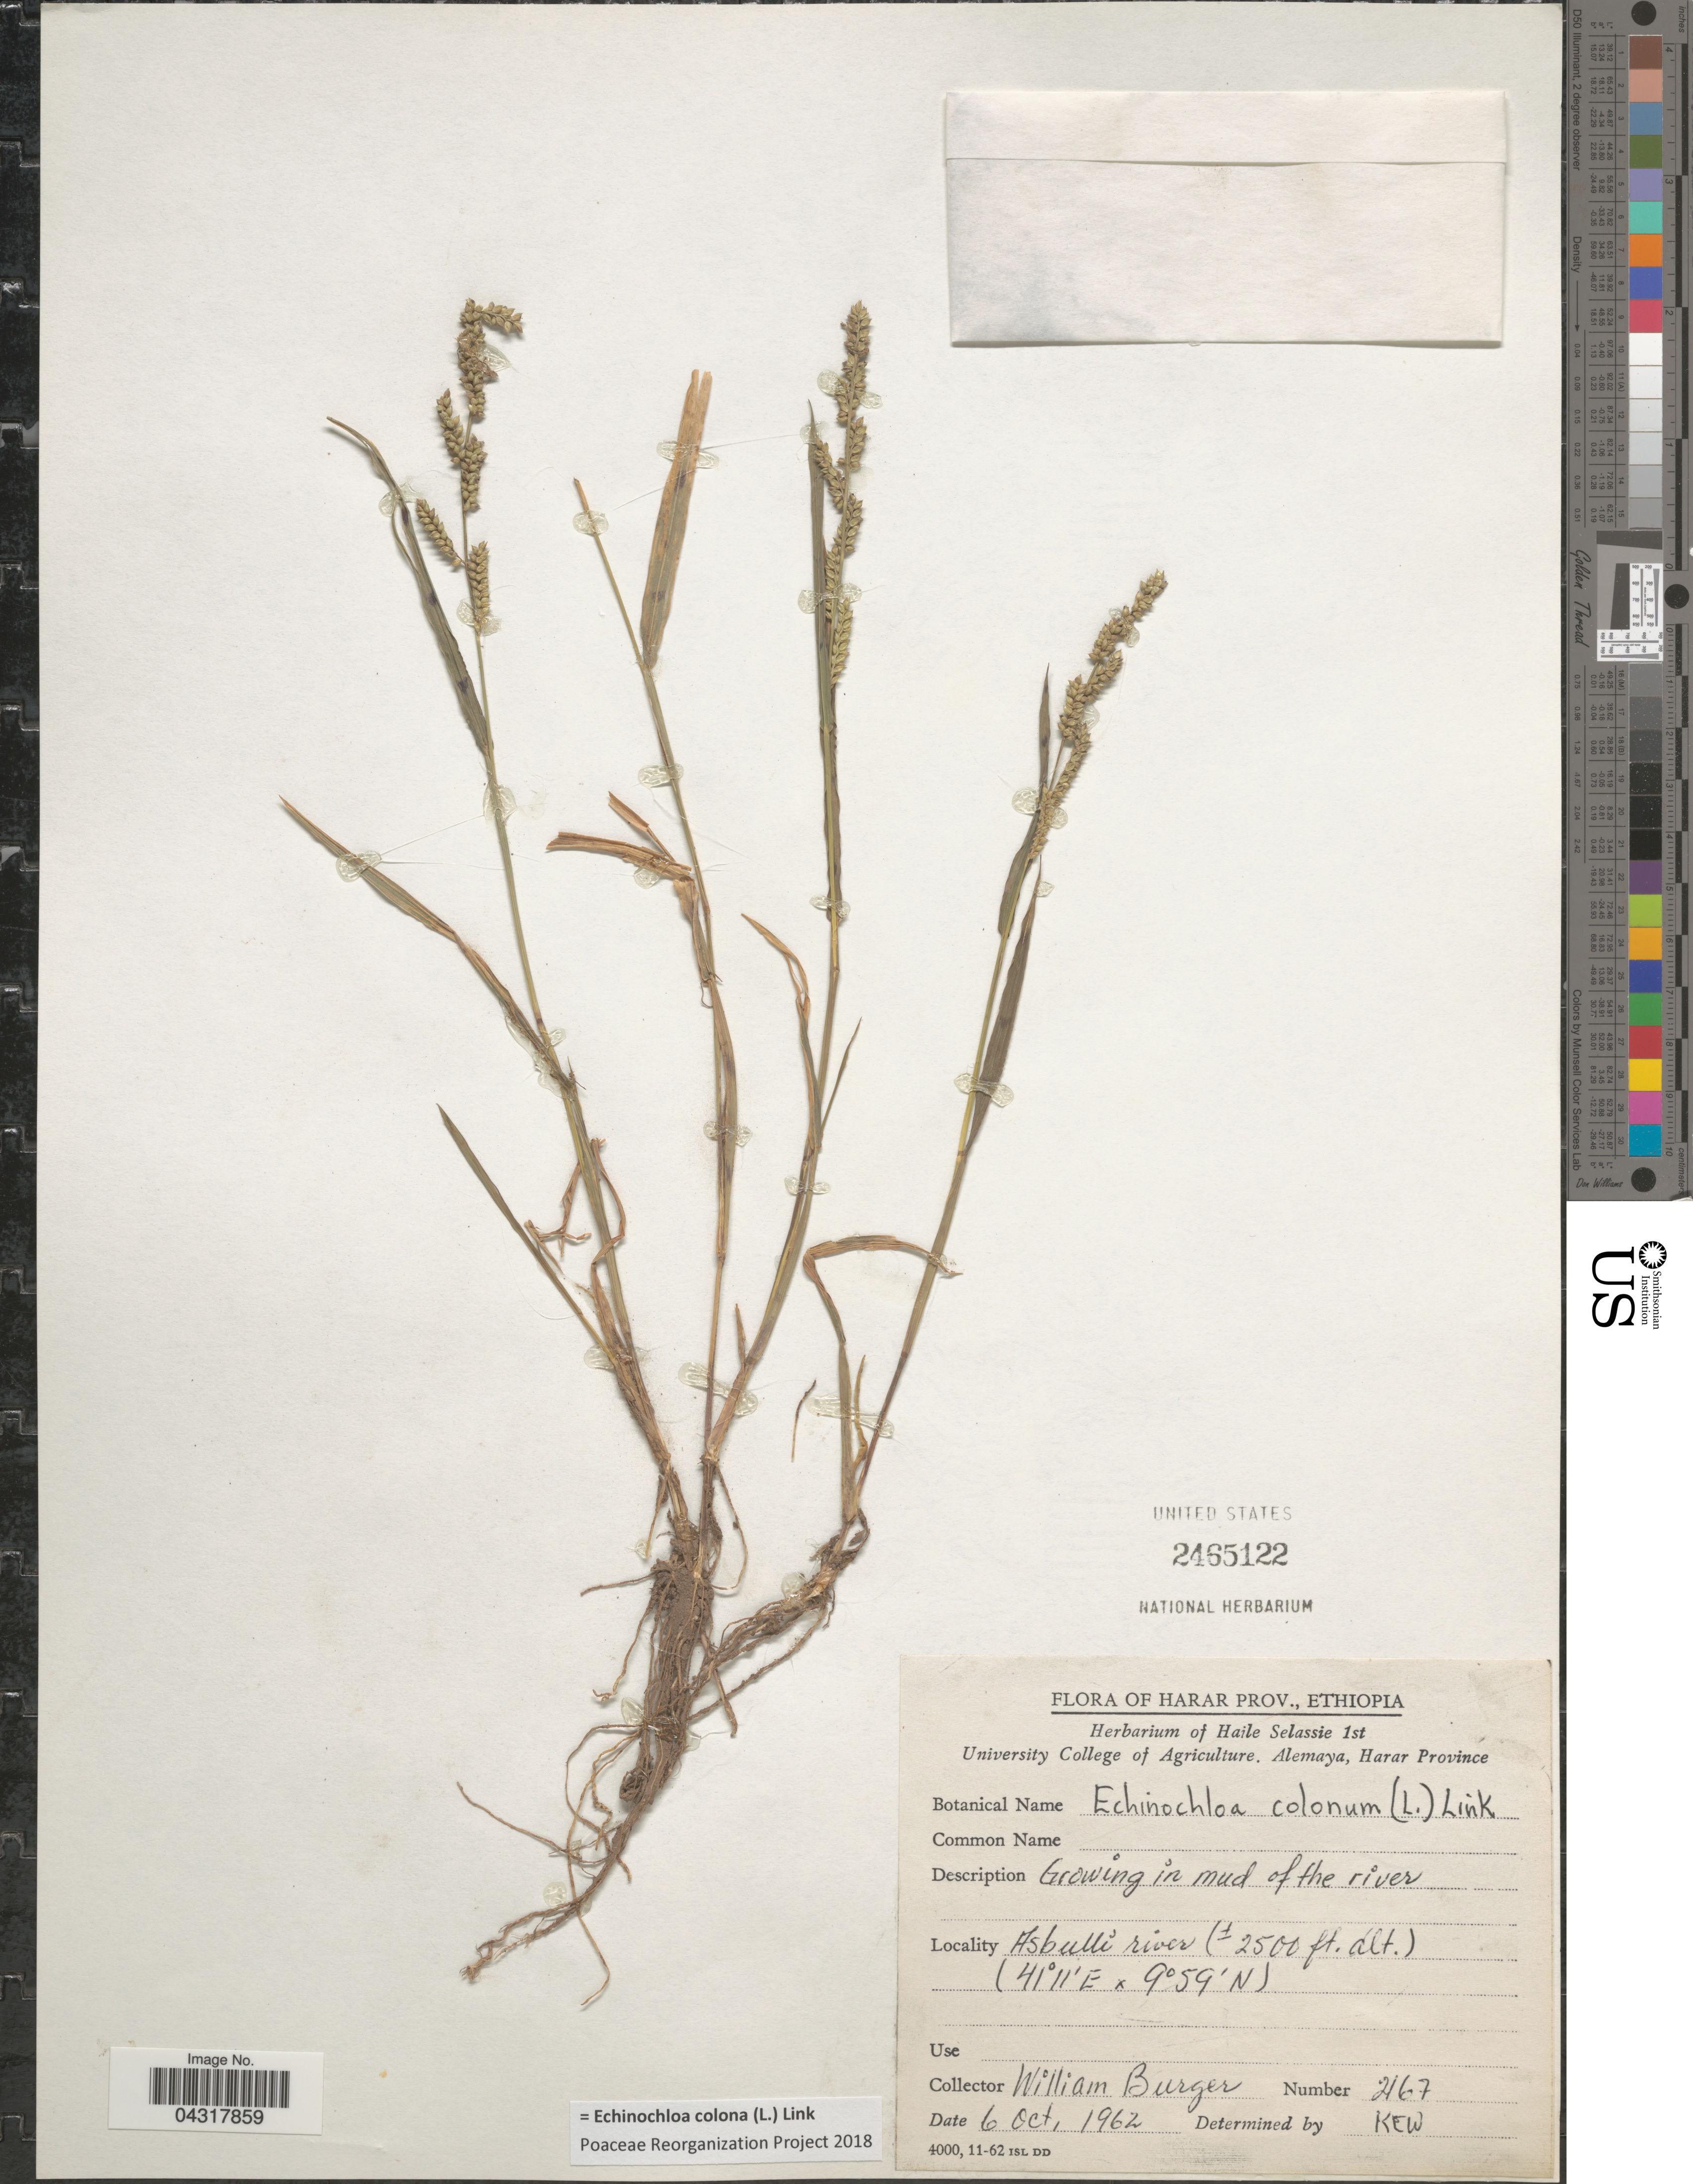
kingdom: Plantae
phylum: Tracheophyta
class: Liliopsida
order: Poales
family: Poaceae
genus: Echinochloa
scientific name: Echinochloa colona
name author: (L.) Link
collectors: W. Burger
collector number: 2167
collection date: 1962-10-06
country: Ethiopia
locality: Harar Prov. Growing in mud of the river. Asbullie river.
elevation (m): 762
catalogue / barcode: US 2465122